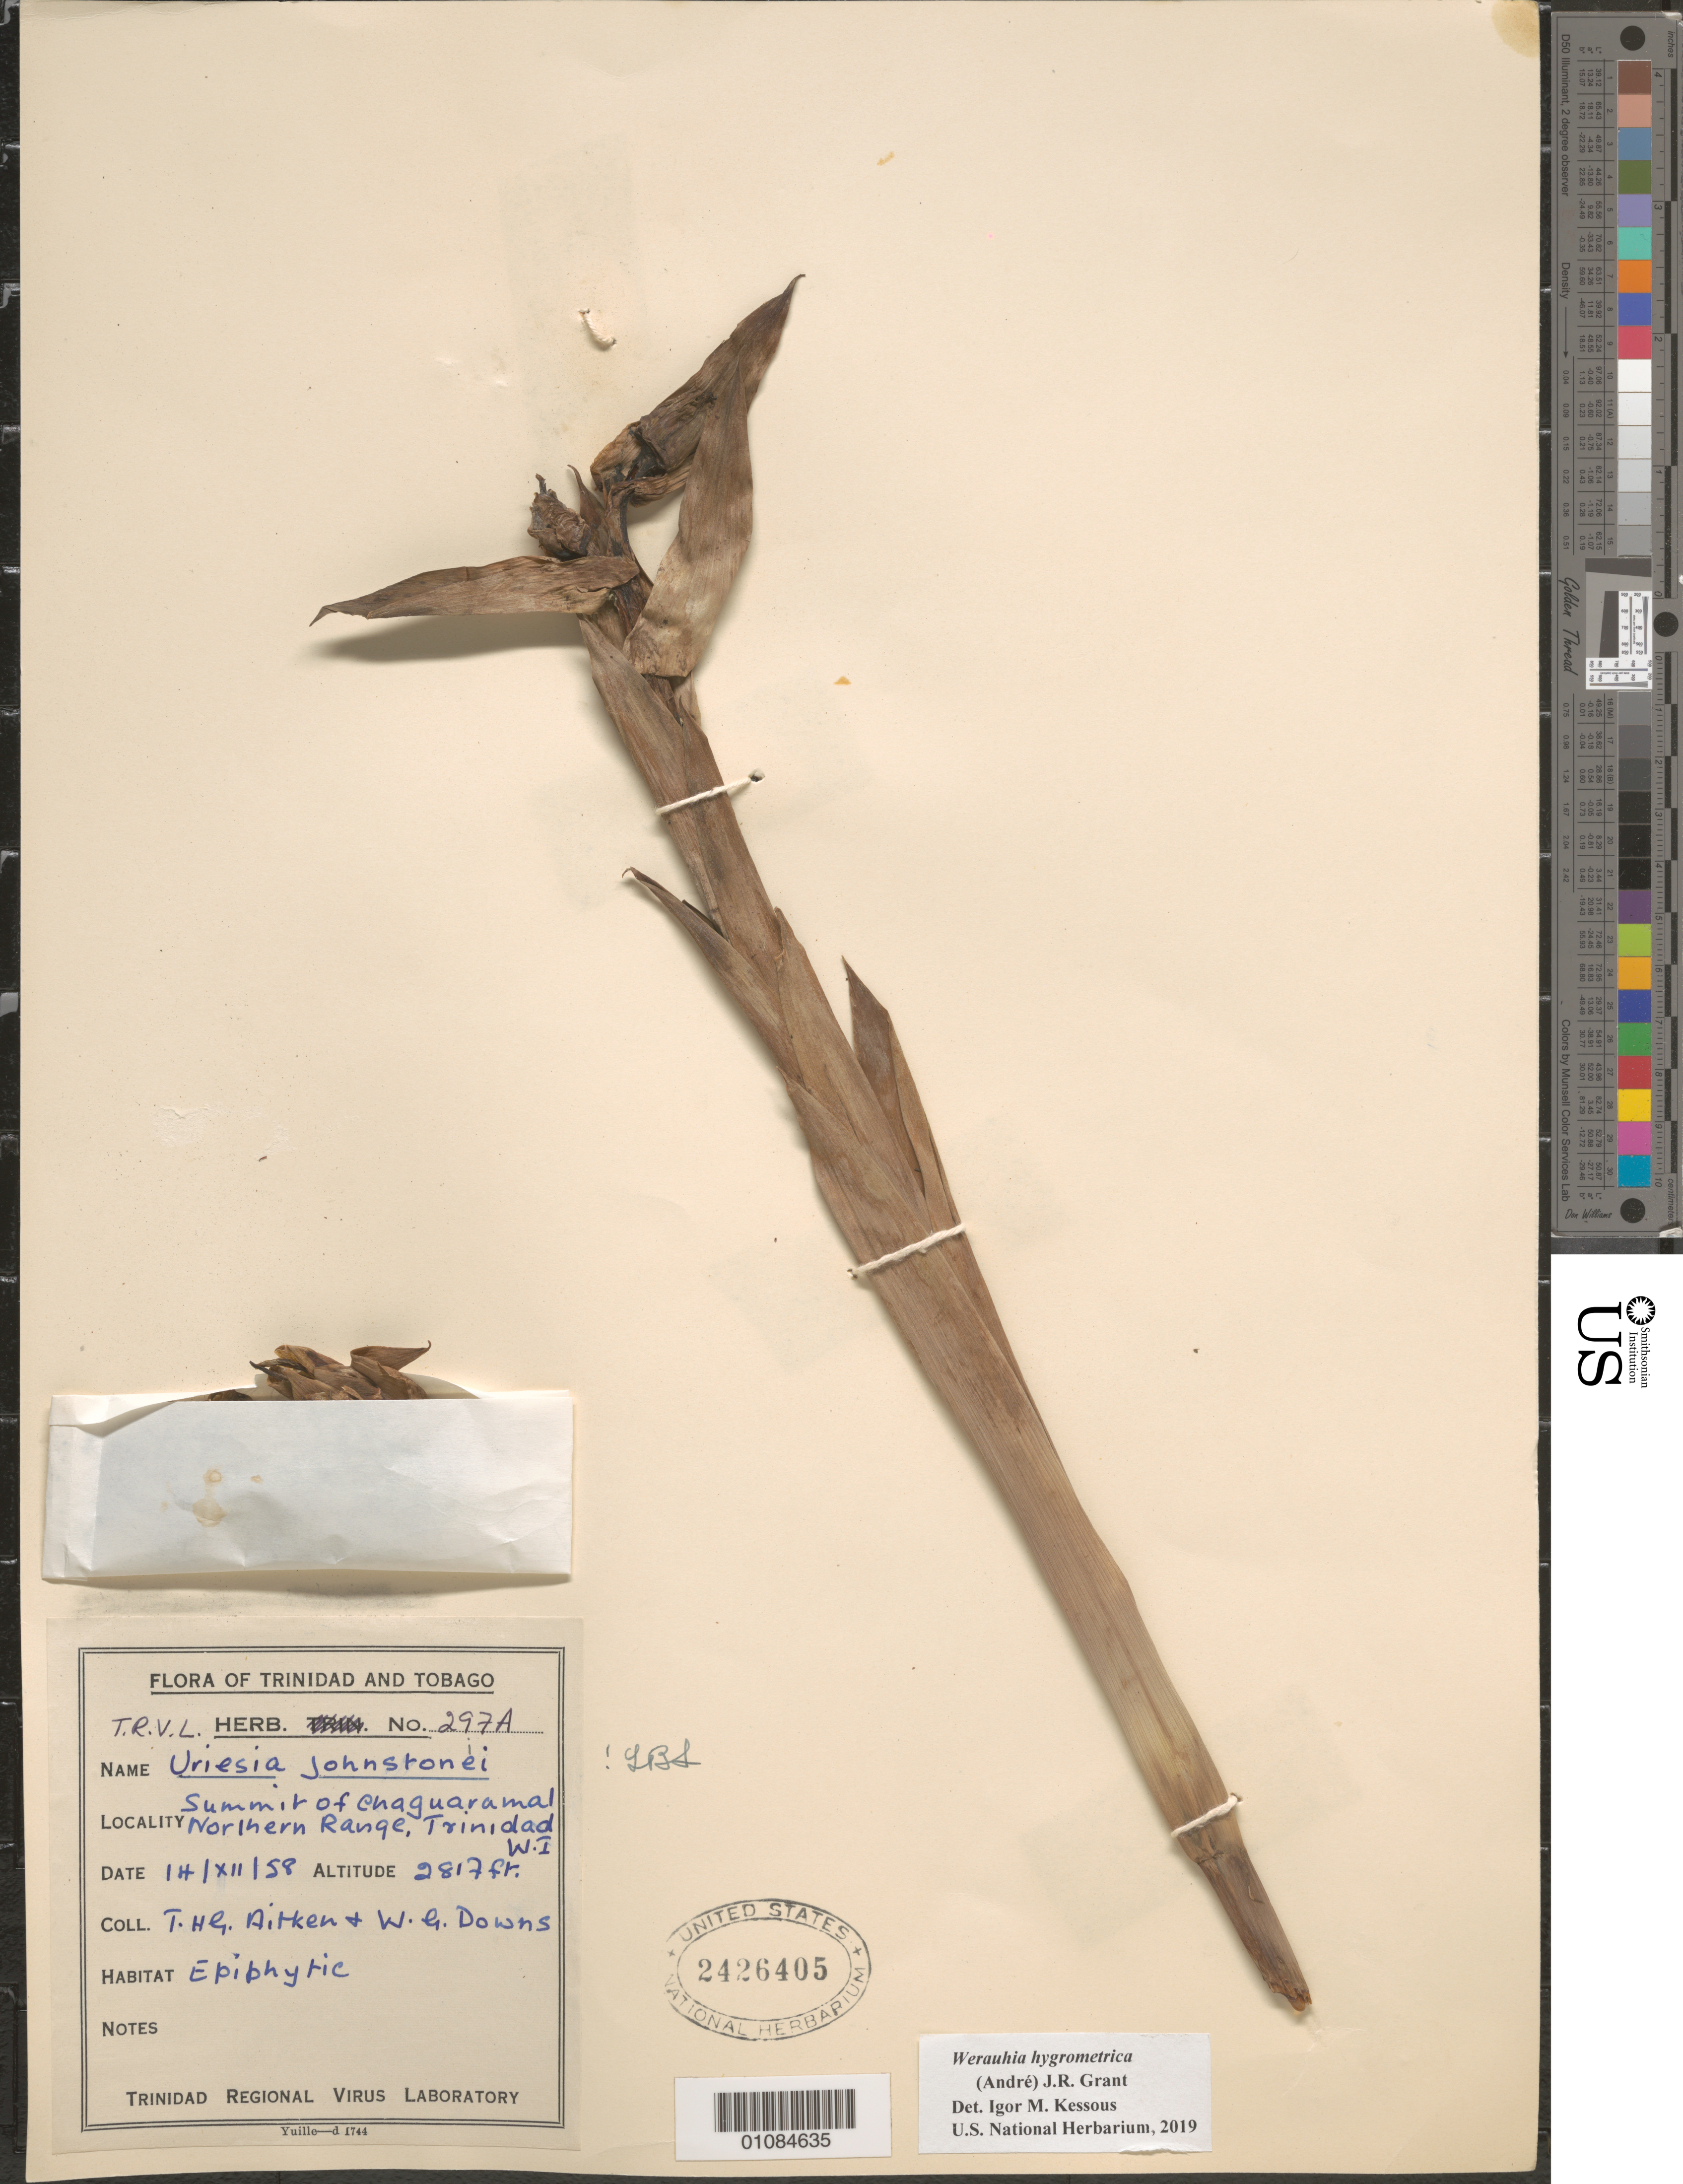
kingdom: Plantae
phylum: Tracheophyta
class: Liliopsida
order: Poales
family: Bromeliaceae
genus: Werauhia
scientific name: Werauhia hygrometrica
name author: (André) J.R. Grant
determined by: Kessous, Igor M.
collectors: T. Aitken & W. G. Downs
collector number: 297A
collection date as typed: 14 Dec 1958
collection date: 1958-12-14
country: Trinidad and Tobago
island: Trinidad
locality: Summit of Chaguaramal, Northern Range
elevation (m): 859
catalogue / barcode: US 2426405